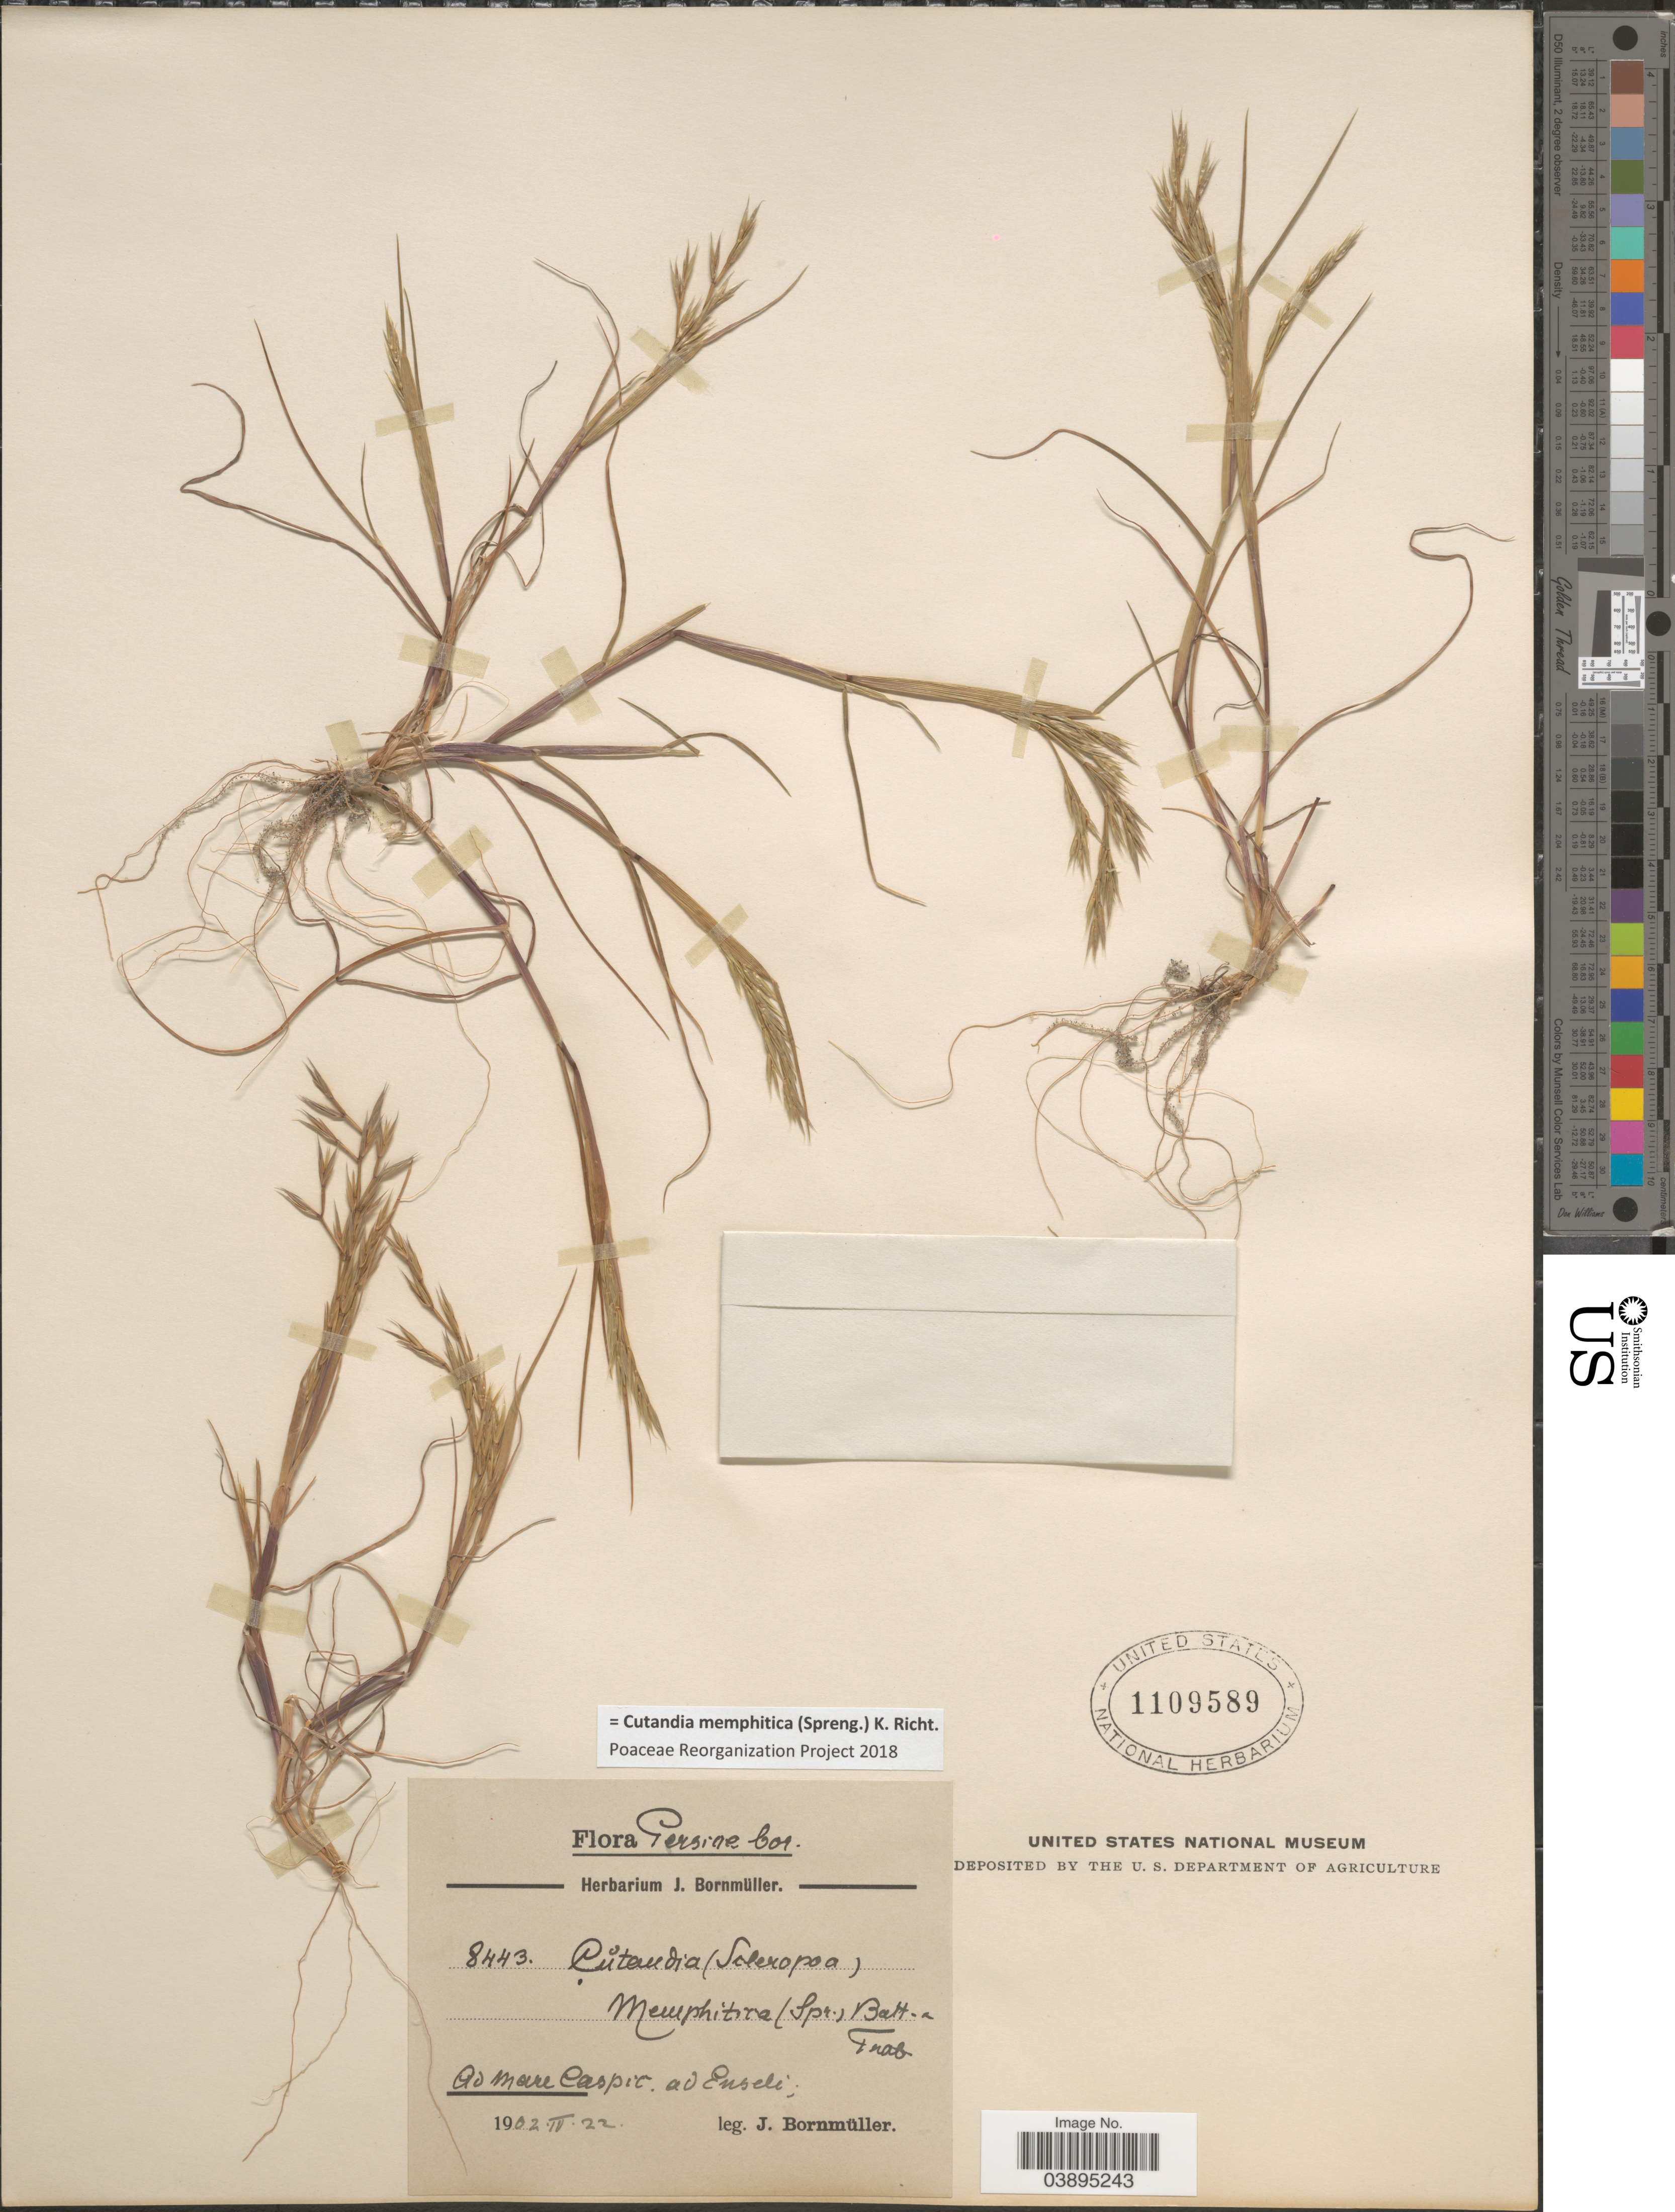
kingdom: Plantae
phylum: Tracheophyta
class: Liliopsida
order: Poales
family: Poaceae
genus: Cutandia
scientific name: Cutandia memphitica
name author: (Spreng.) K. Richt.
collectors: J. Bornmüller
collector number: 8443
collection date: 1902-04-22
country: Iran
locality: Persiae bor. Ad mare Caspic. ad Enseli.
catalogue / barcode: US 1109589